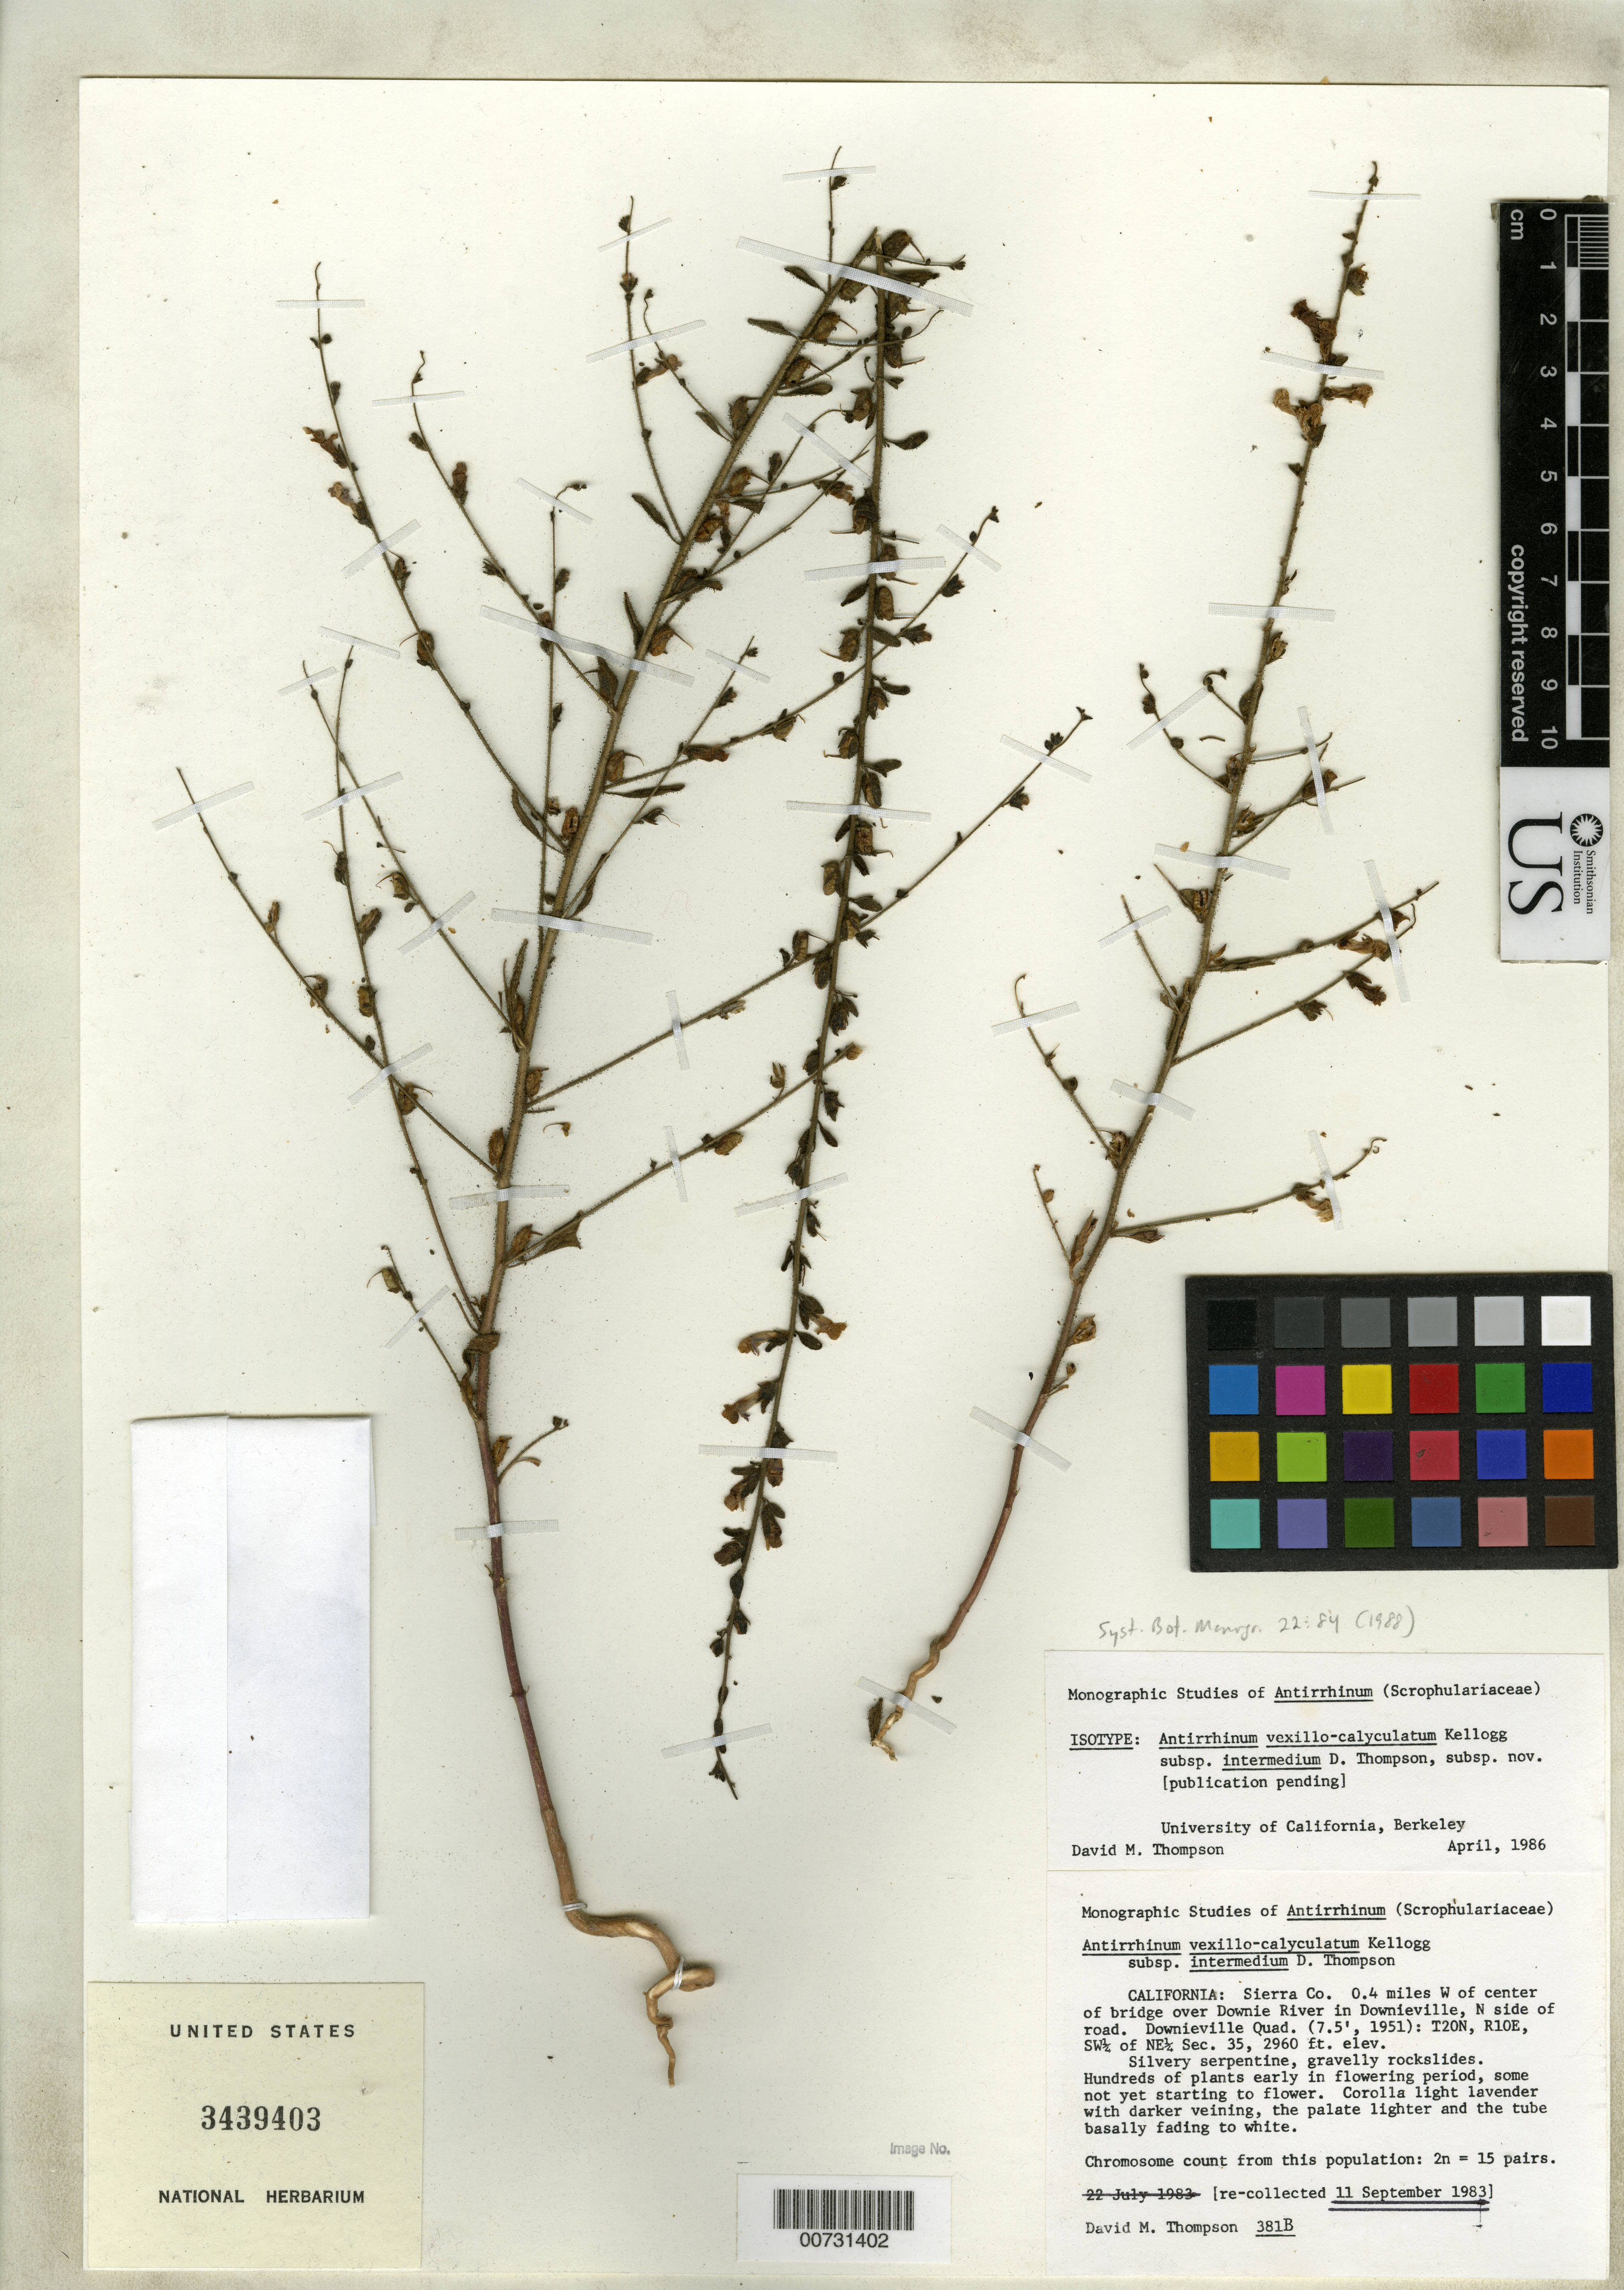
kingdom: Plantae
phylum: Tracheophyta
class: Magnoliopsida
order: Lamiales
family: Plantaginaceae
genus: Antirrhinum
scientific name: Antirrhinum vexillocalyculatum subsp. intermedium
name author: D.M. Thomps.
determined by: Thompson, D. M.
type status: Isotype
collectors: D. M. Thompson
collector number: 381B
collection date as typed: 11 Sep 1983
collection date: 1983-09-11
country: United States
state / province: California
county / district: Sierra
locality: Sierra Co. 0.4 miles W of center of bridge over Downie River in Downiebille, N side of road. Downieville Quad. (7.5', 1951): T20N, R10E, SW 1/4 or NE 1/4 Sec. 35.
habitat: Silvery serpentine, gravelly rockslides.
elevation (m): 902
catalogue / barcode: US 3439403